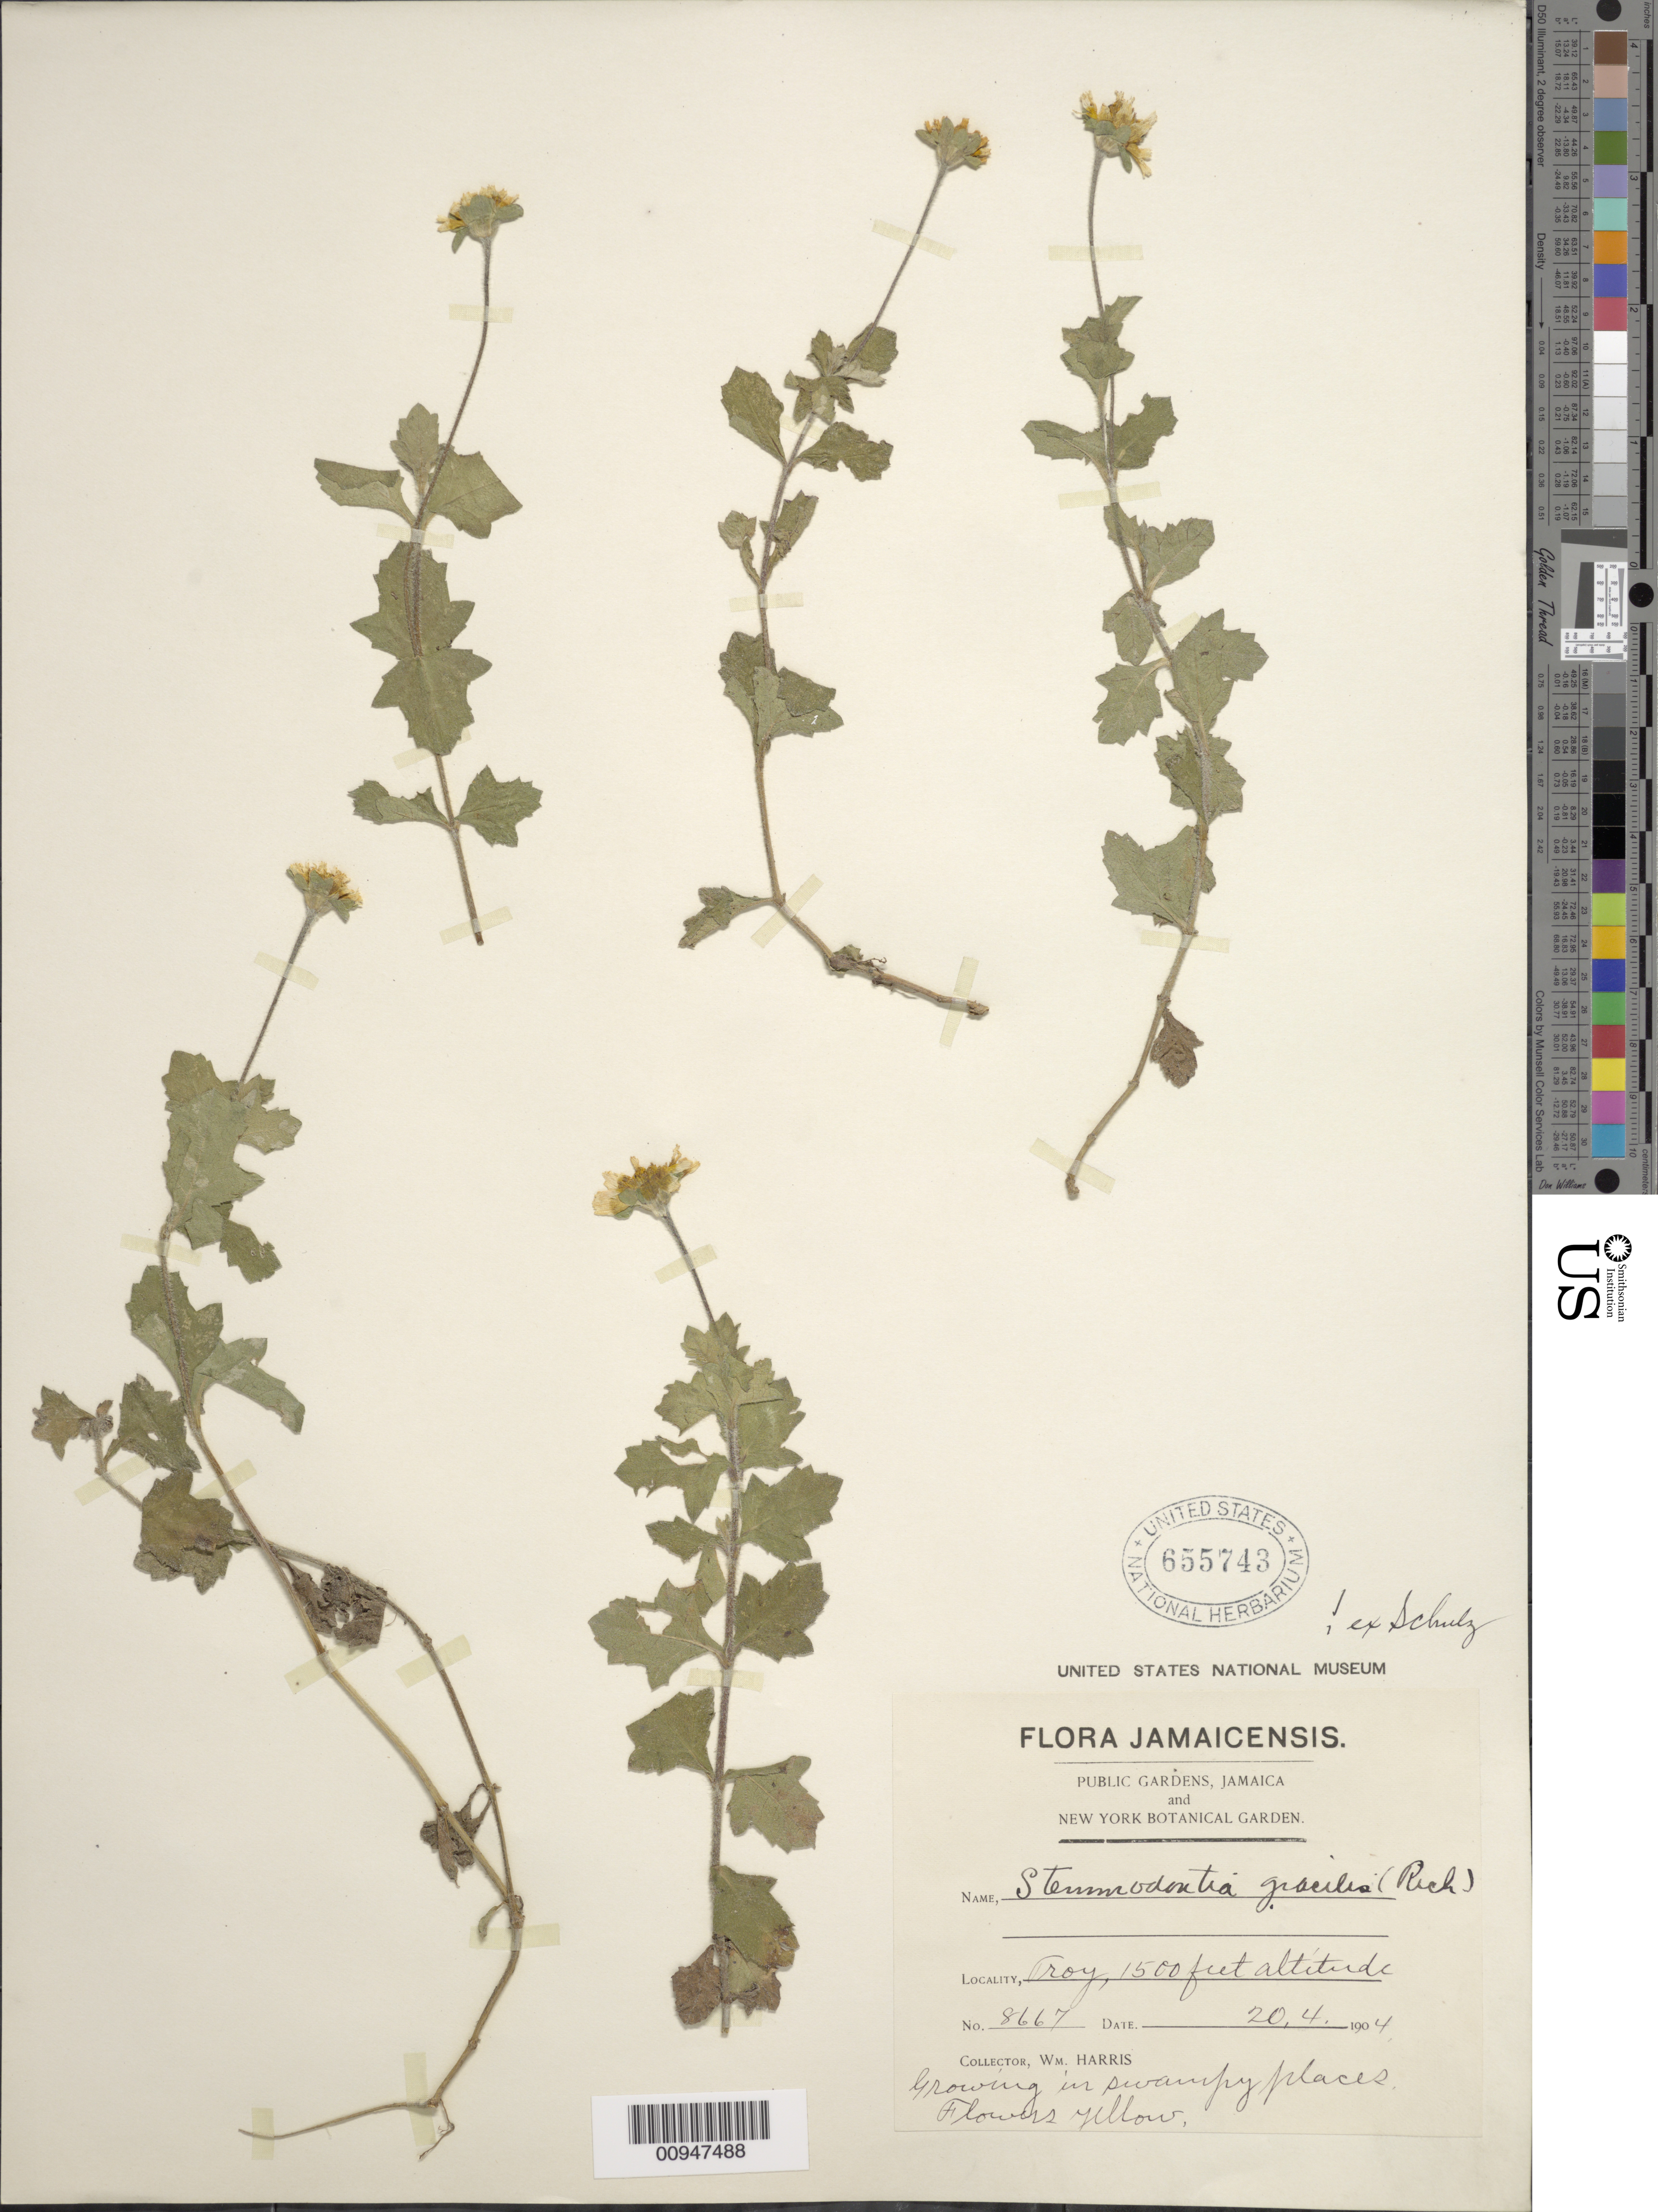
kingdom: Plantae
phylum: Tracheophyta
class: Magnoliopsida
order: Asterales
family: Asteraceae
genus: Sphagneticola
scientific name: Sphagneticola gracilis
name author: (Rich.) Pruski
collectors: W. H. Harris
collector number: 8667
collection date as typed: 20 Apr 1904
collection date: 1904-04-20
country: Jamaica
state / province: Trelawny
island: Jamaica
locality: Troy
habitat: Growing in swampy places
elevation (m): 457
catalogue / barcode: US 655743